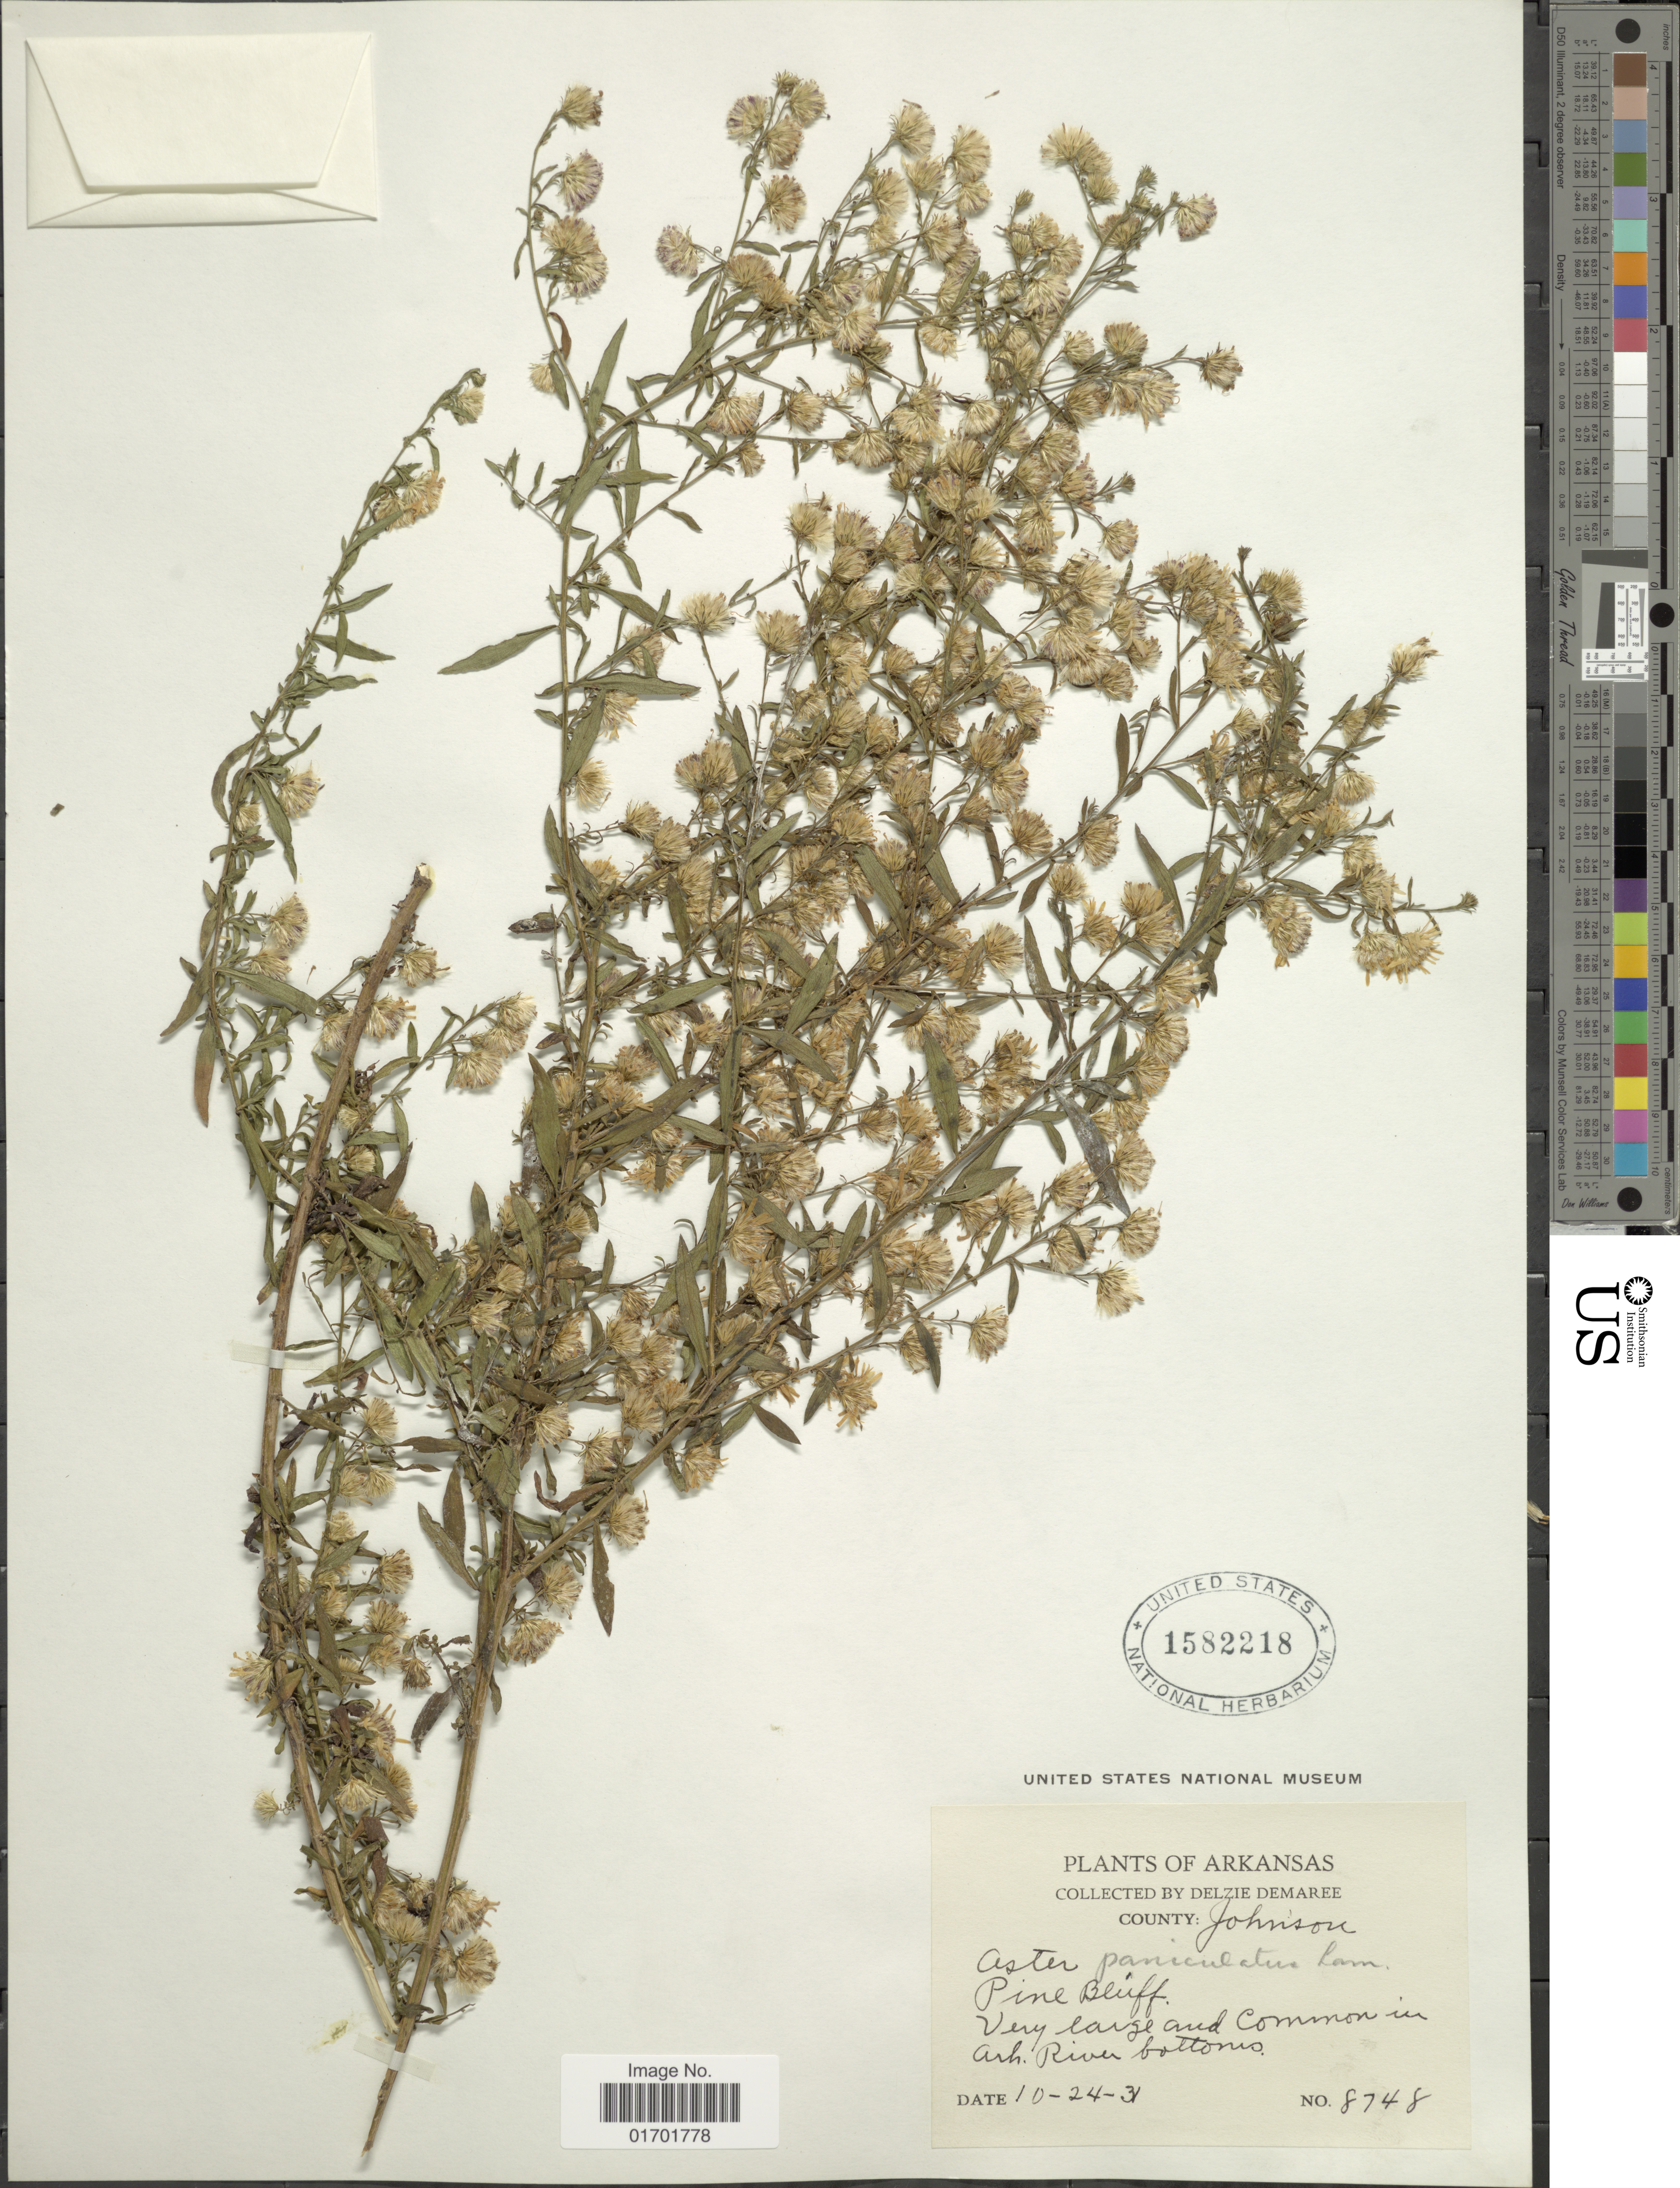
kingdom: Plantae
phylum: Tracheophyta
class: Magnoliopsida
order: Asterales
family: Asteraceae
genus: Symphyotrichum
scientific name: Symphyotrichum lanceolatum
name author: (Willd.) G.L. Nesom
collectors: D. Demaree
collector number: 8748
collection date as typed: Transcribed d/m/y: 24/10/31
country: United States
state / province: Arkansas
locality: County: Johnson, in Arh. River bottoms.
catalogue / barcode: US 1582218